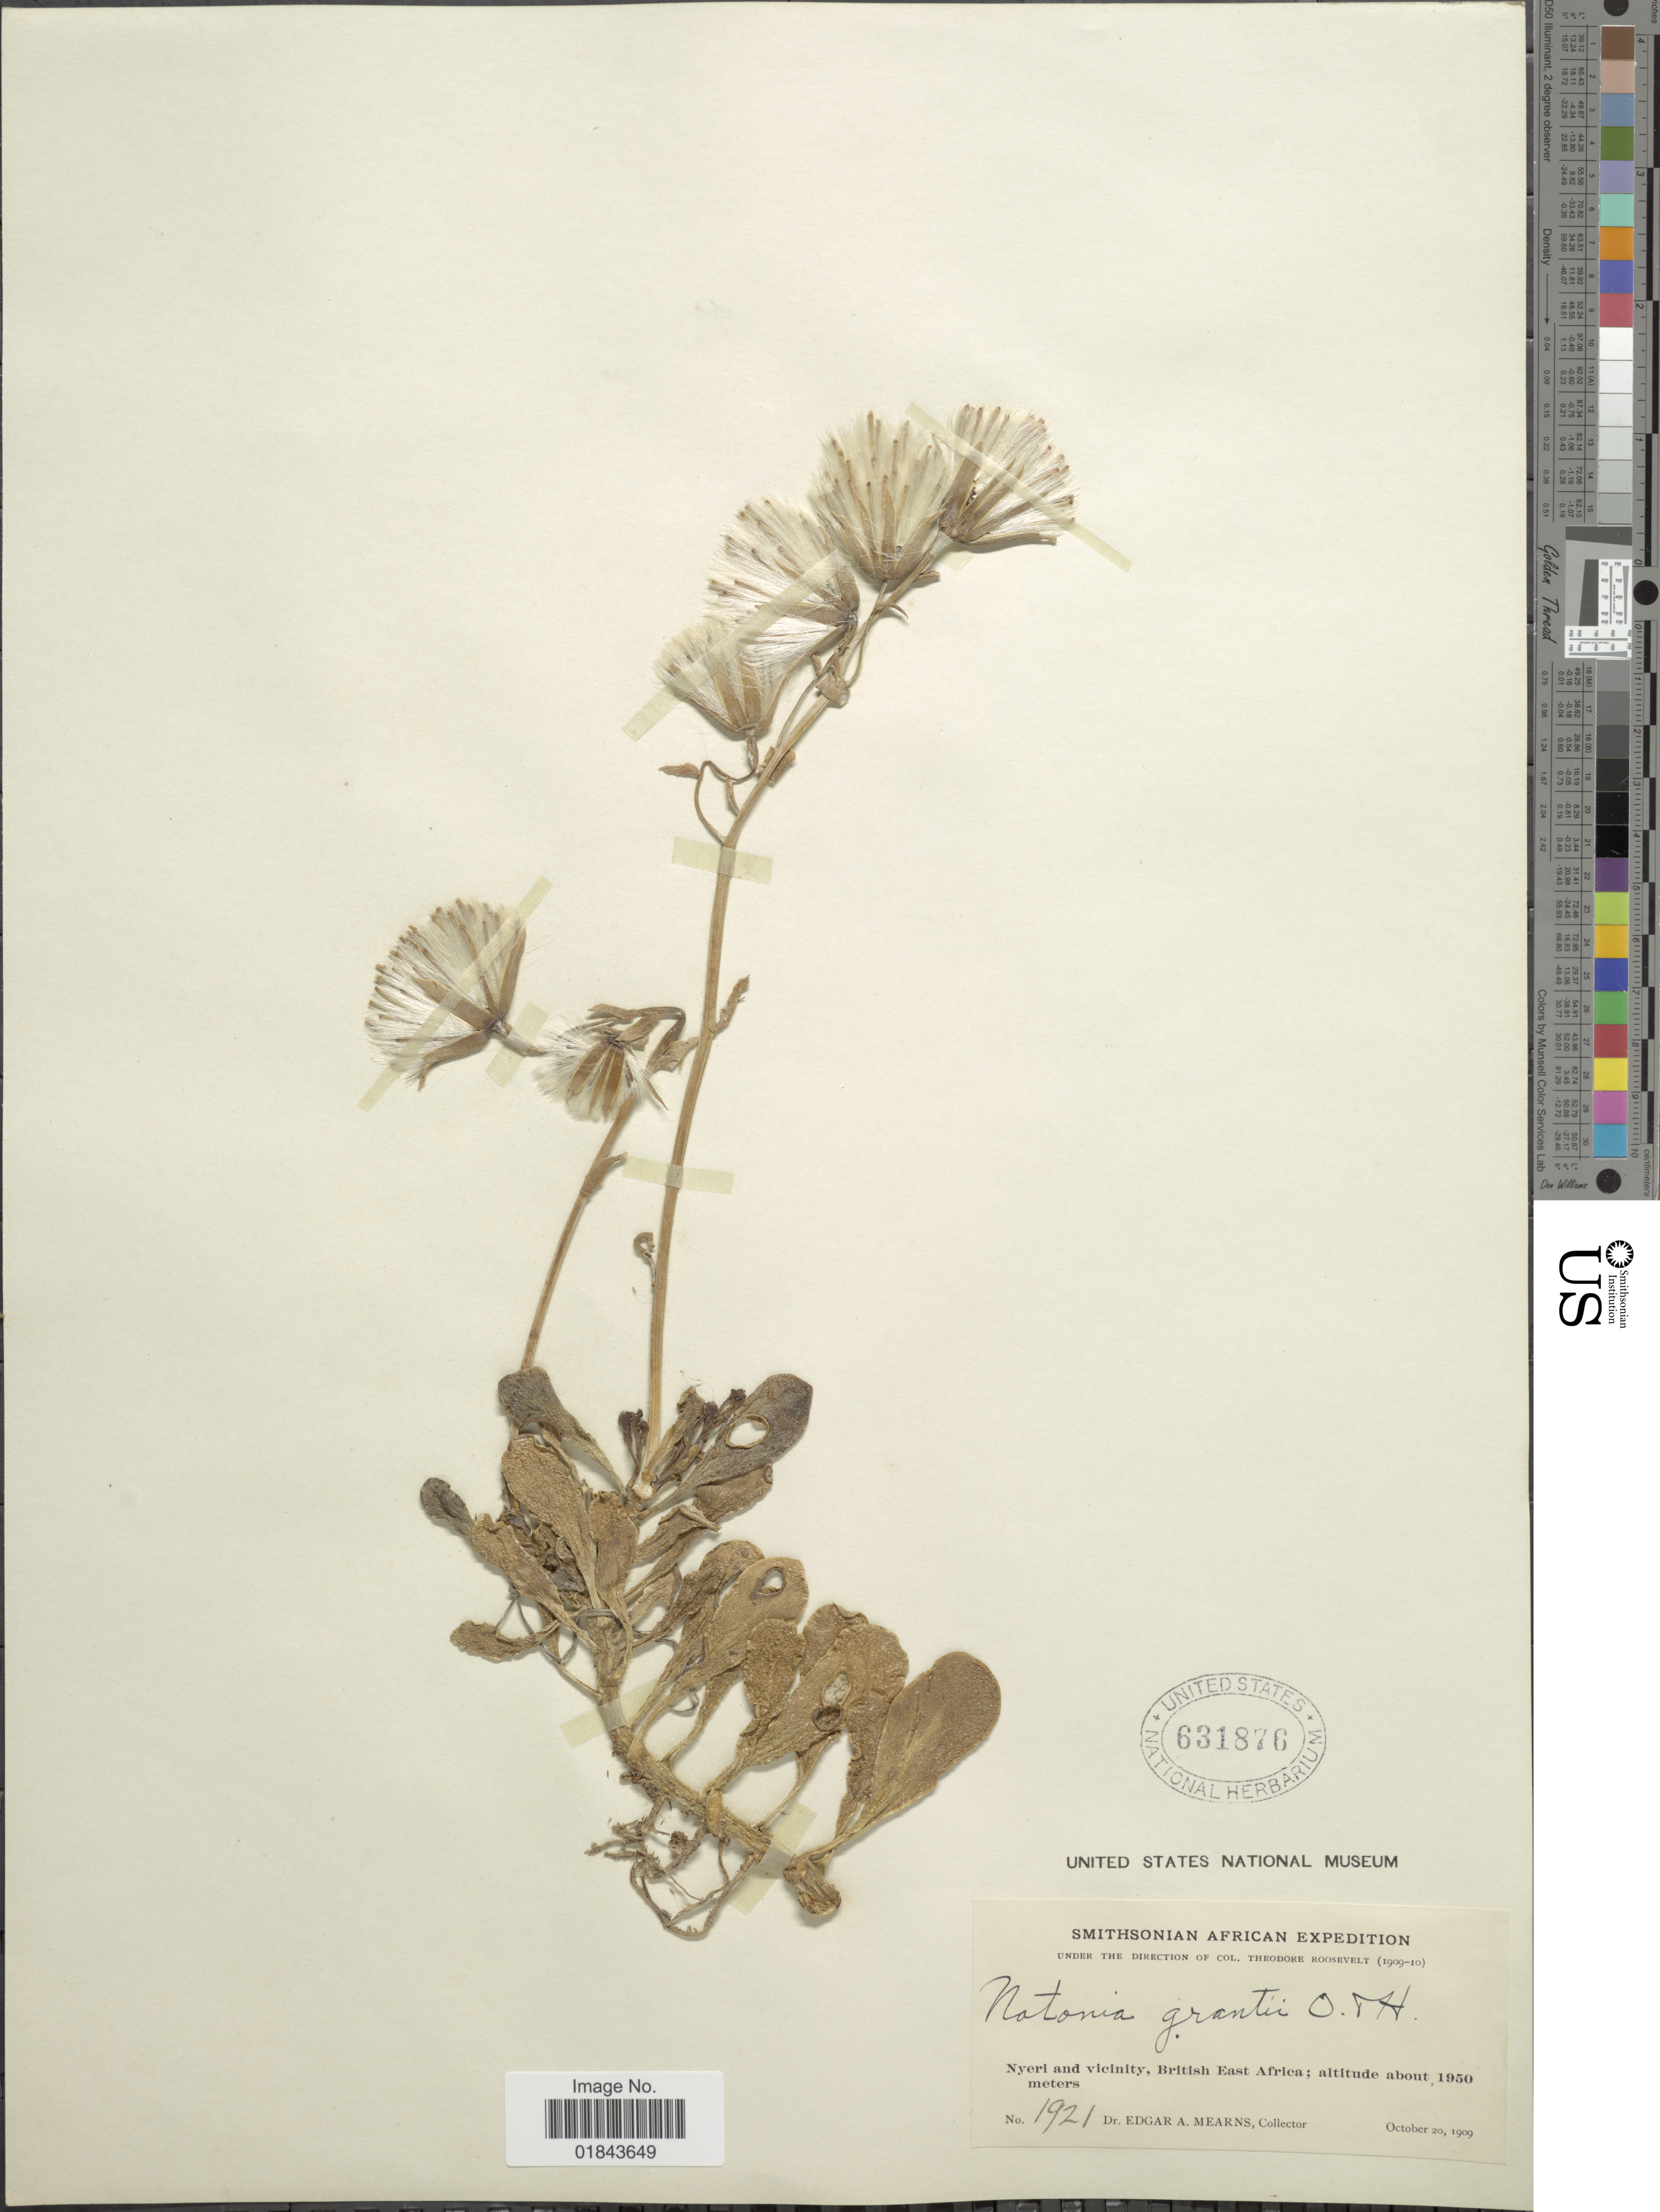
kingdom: Plantae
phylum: Tracheophyta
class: Magnoliopsida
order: Asterales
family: Asteraceae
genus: Notonia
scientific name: Notonia grantii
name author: Oliv. & Hieron.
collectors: E. A. Mearns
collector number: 1921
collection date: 1909-10-20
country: Kenya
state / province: Nyeri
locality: African, Nyeri, British East Africa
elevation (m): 1950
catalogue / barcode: US 6311876